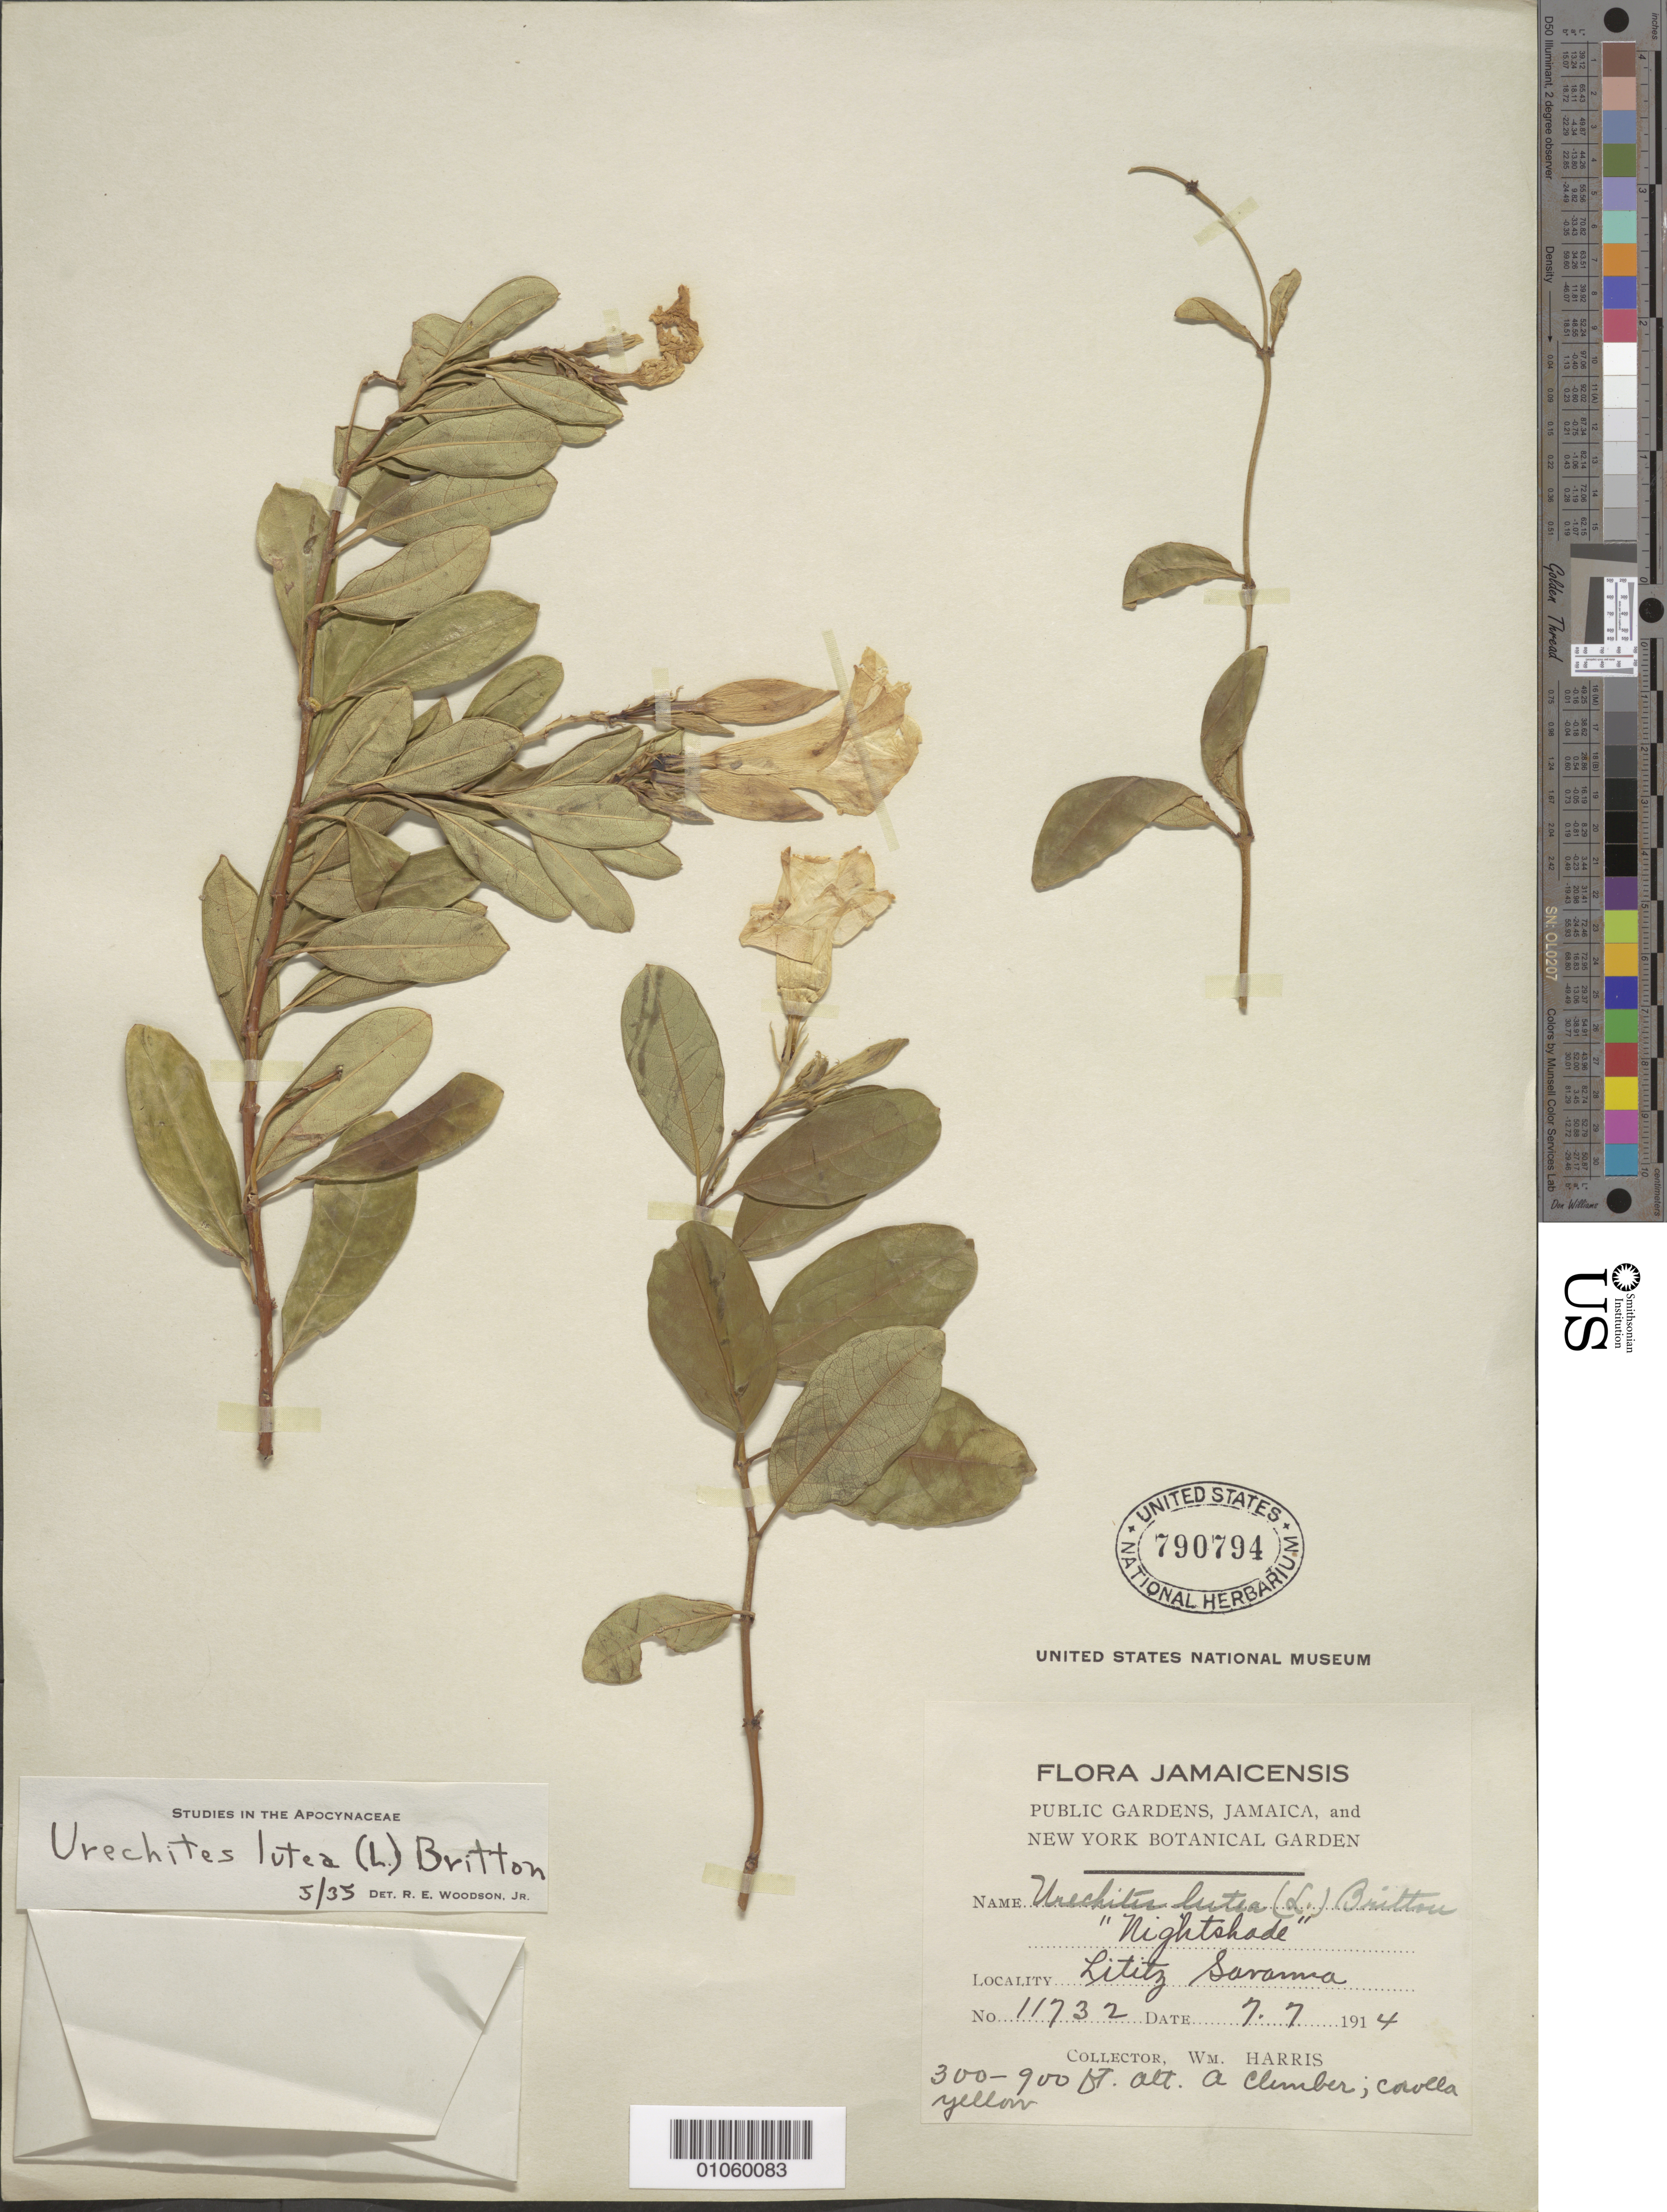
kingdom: Plantae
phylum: Tracheophyta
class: Magnoliopsida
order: Gentianales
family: Apocynaceae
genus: Urechites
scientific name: Urechites lutea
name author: (L.) Britton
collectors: W. Harris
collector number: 11732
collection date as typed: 07 Jul 1914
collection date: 1914-07-07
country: Jamaica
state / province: Manchester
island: Jamaica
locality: Lititz Savanna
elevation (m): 91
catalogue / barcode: US 790794